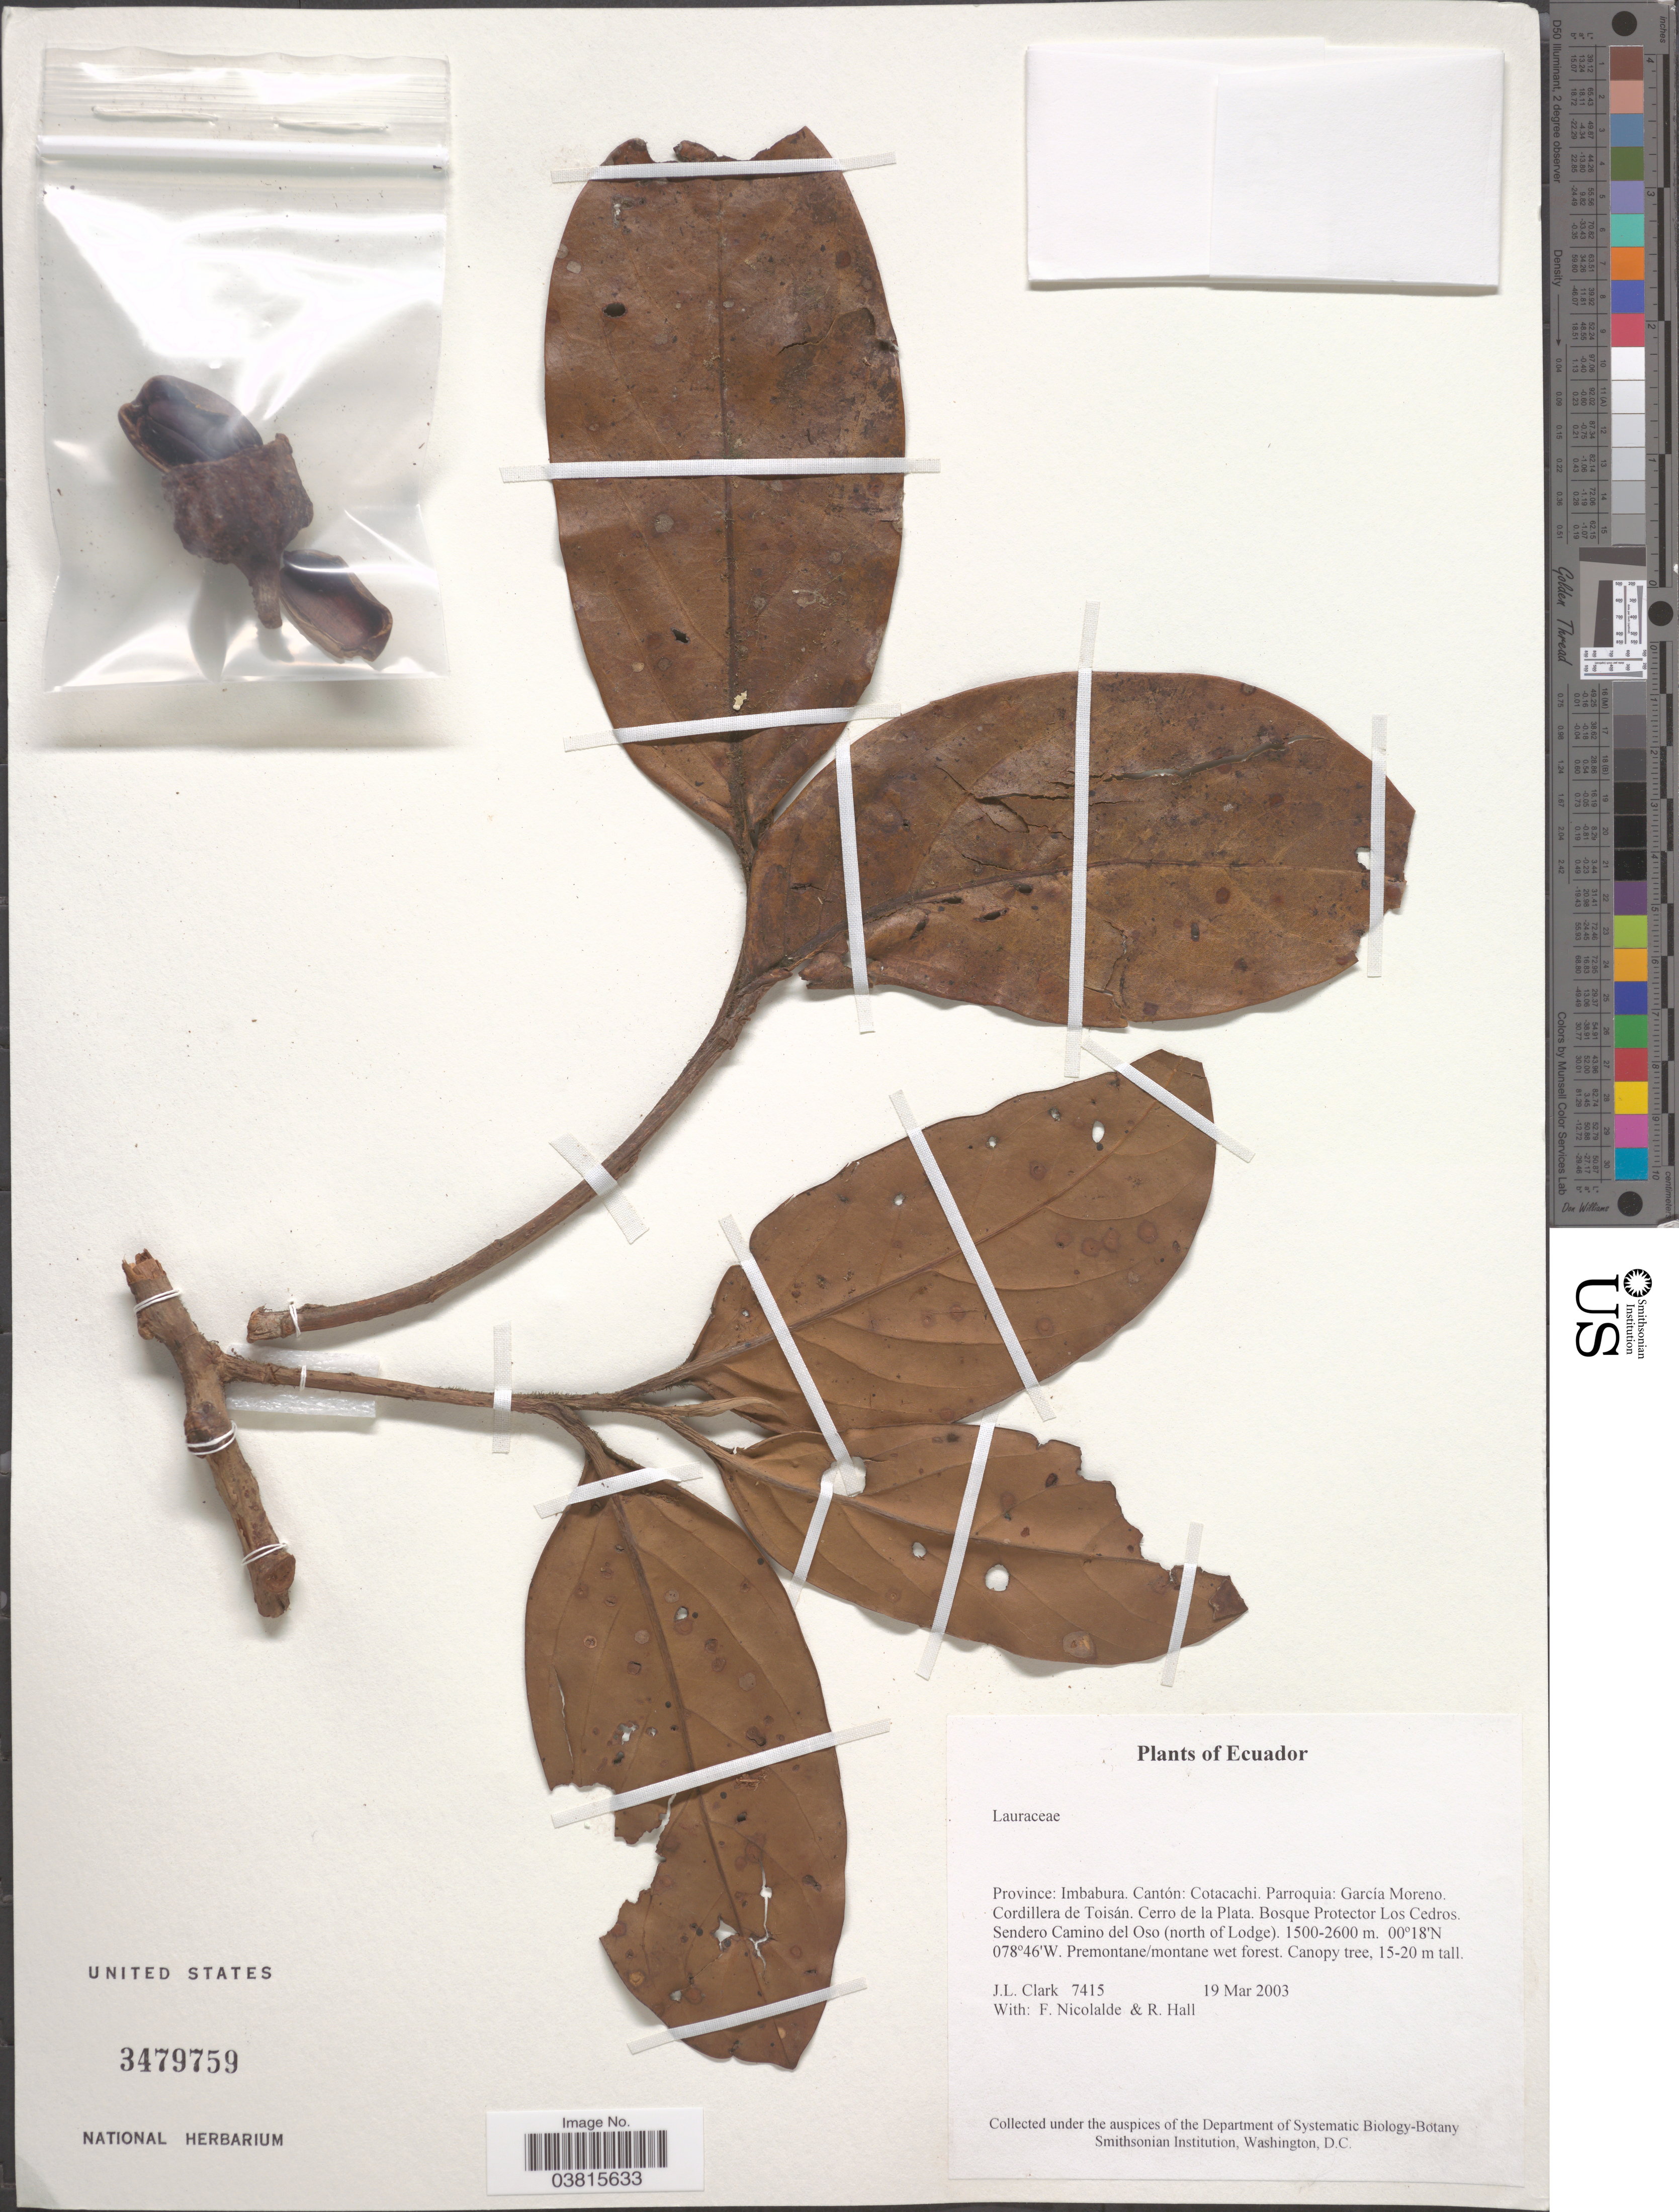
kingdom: Plantae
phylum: Tracheophyta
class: Magnoliopsida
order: Laurales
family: Lauraceae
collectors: J. L. Clark, F. Nicolalde & R. Hall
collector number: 7415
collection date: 2003-03-19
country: Ecuador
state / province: Imbabura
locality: Cantón: Cotacachi. Parroquia: García Moreno. Cordillera de Toisán. Cerro de la Plata. Bosque Protector Los Cedros. Sendero Camino del Oso (north of Lodge).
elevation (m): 1500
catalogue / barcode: US 3479759